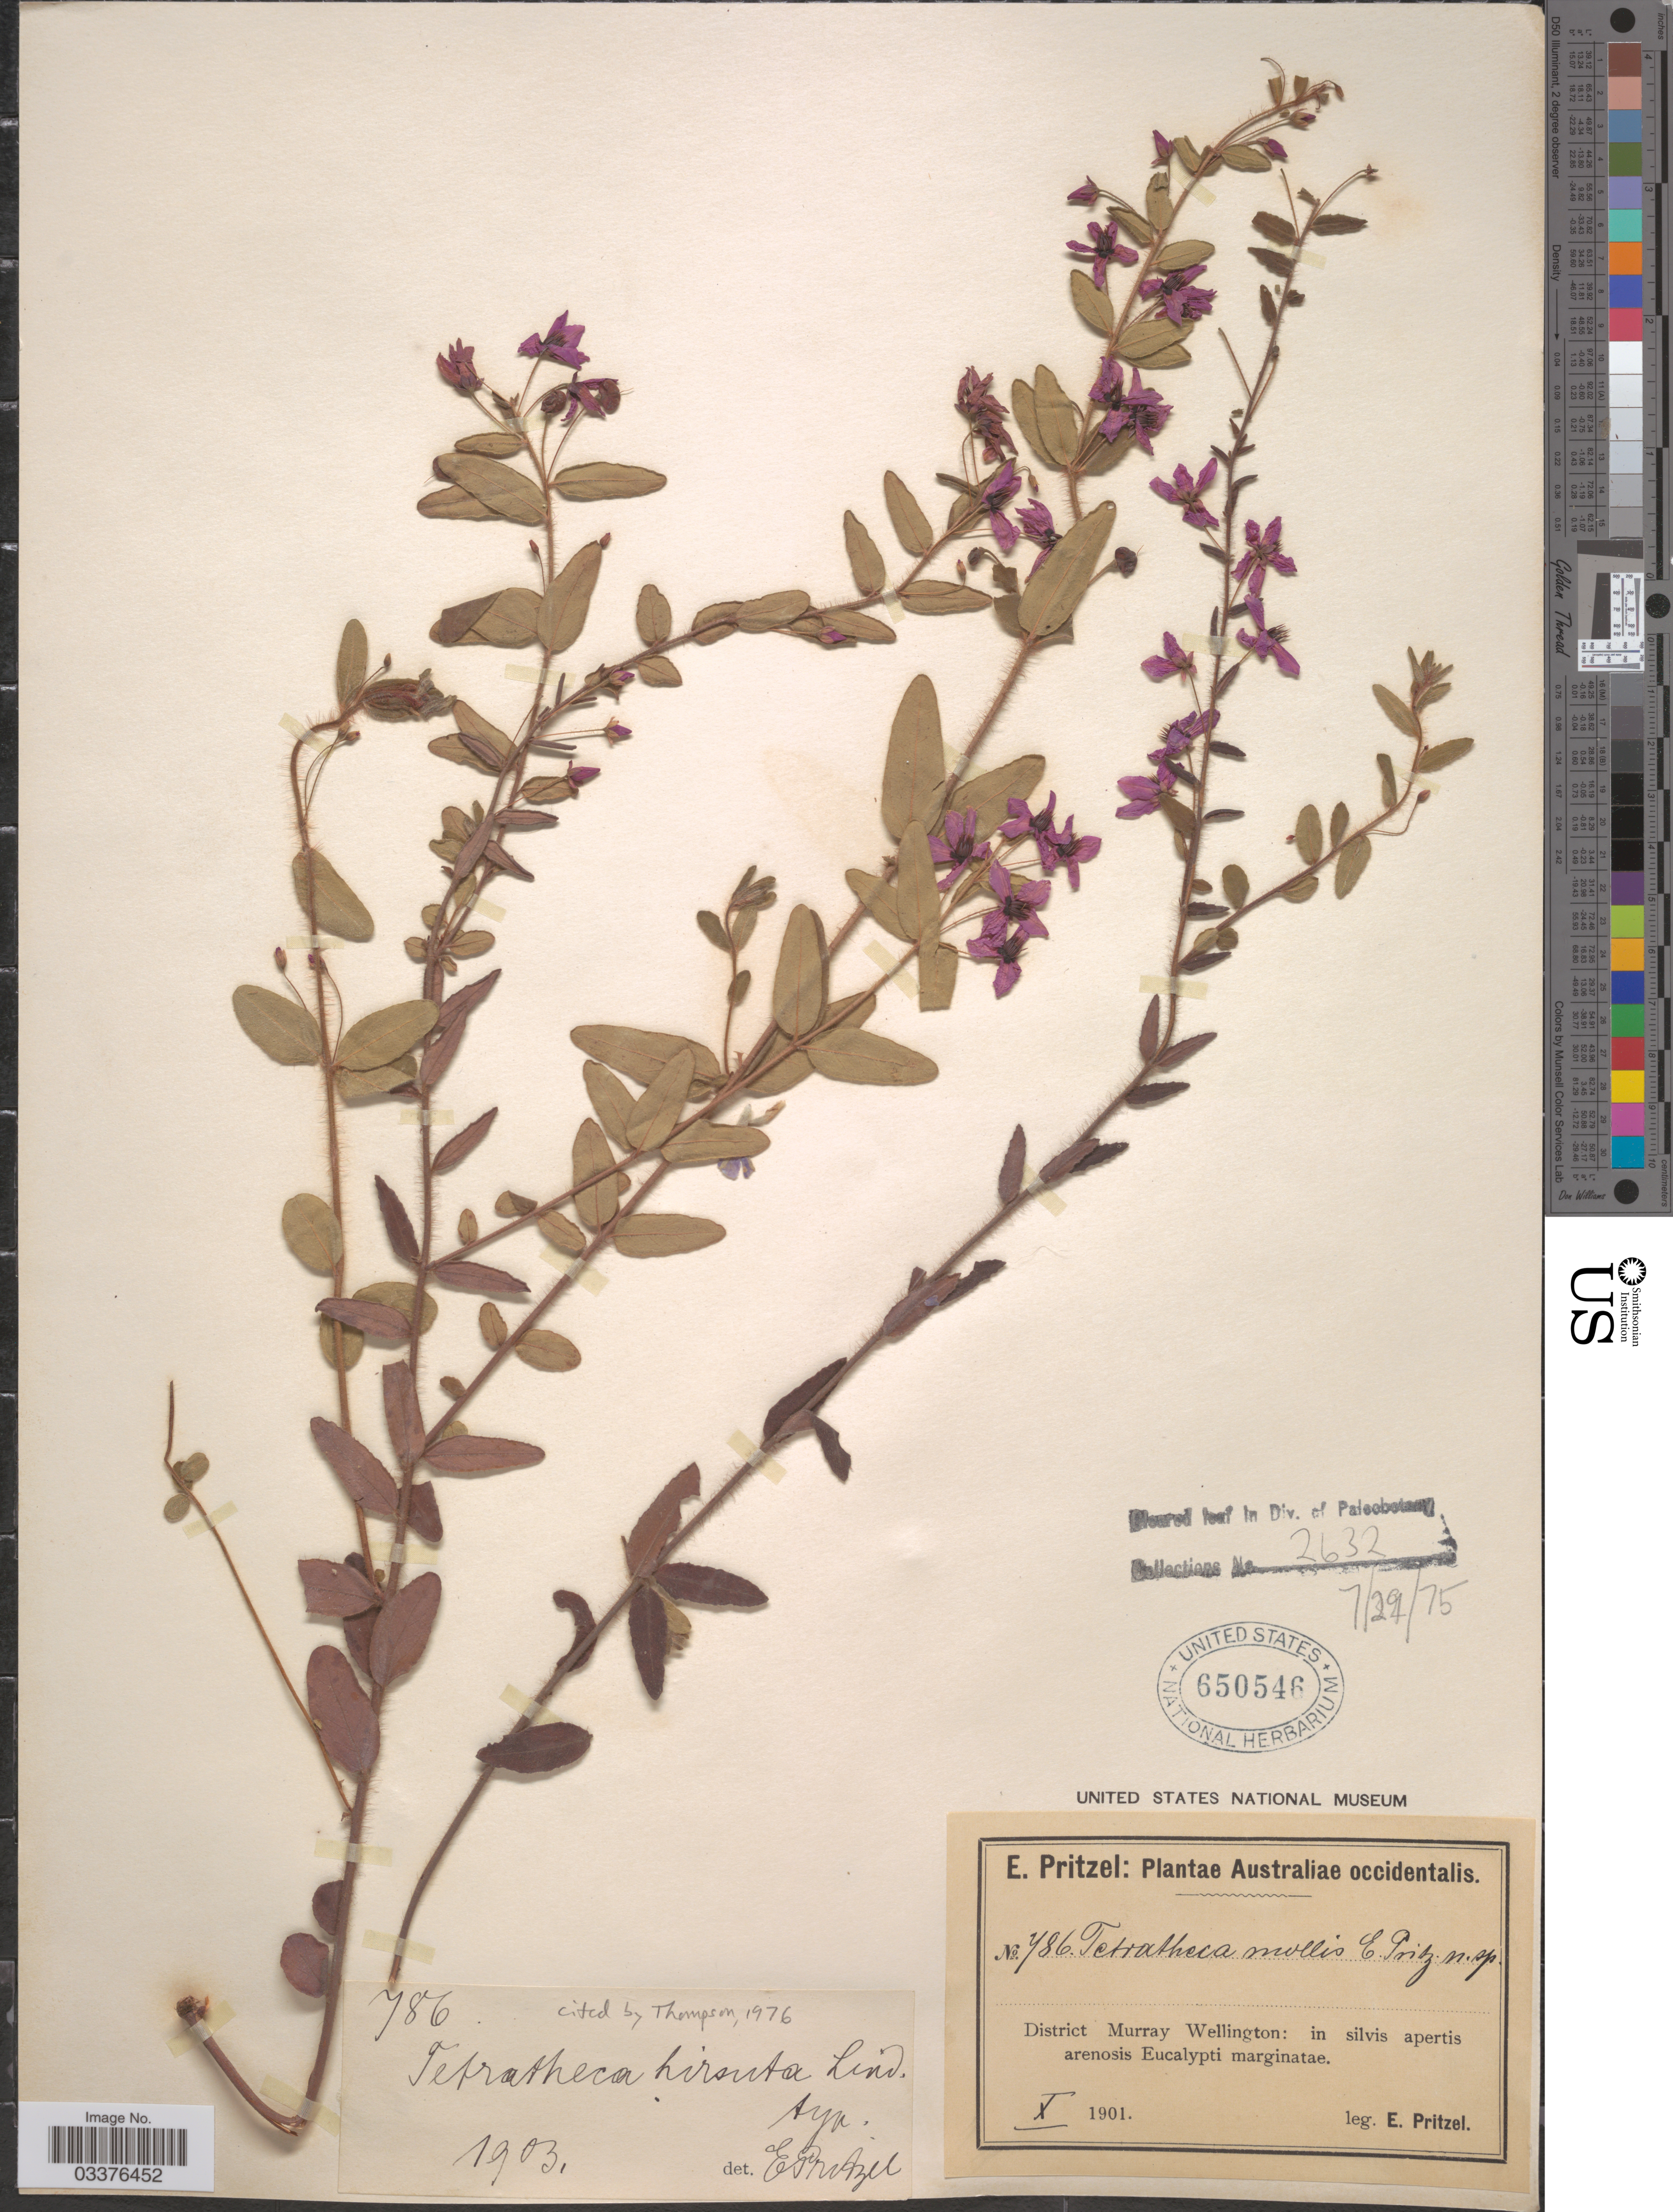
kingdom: Plantae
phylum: Tracheophyta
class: Magnoliopsida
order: Oxalidales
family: Elaeocarpaceae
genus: Tetratheca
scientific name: Tetratheca hirsuta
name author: Lindl.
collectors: E. G. Pritzel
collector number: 786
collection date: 1901-10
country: Australia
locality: Australiae occidentalis. District Murray Wellington.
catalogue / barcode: US 650546